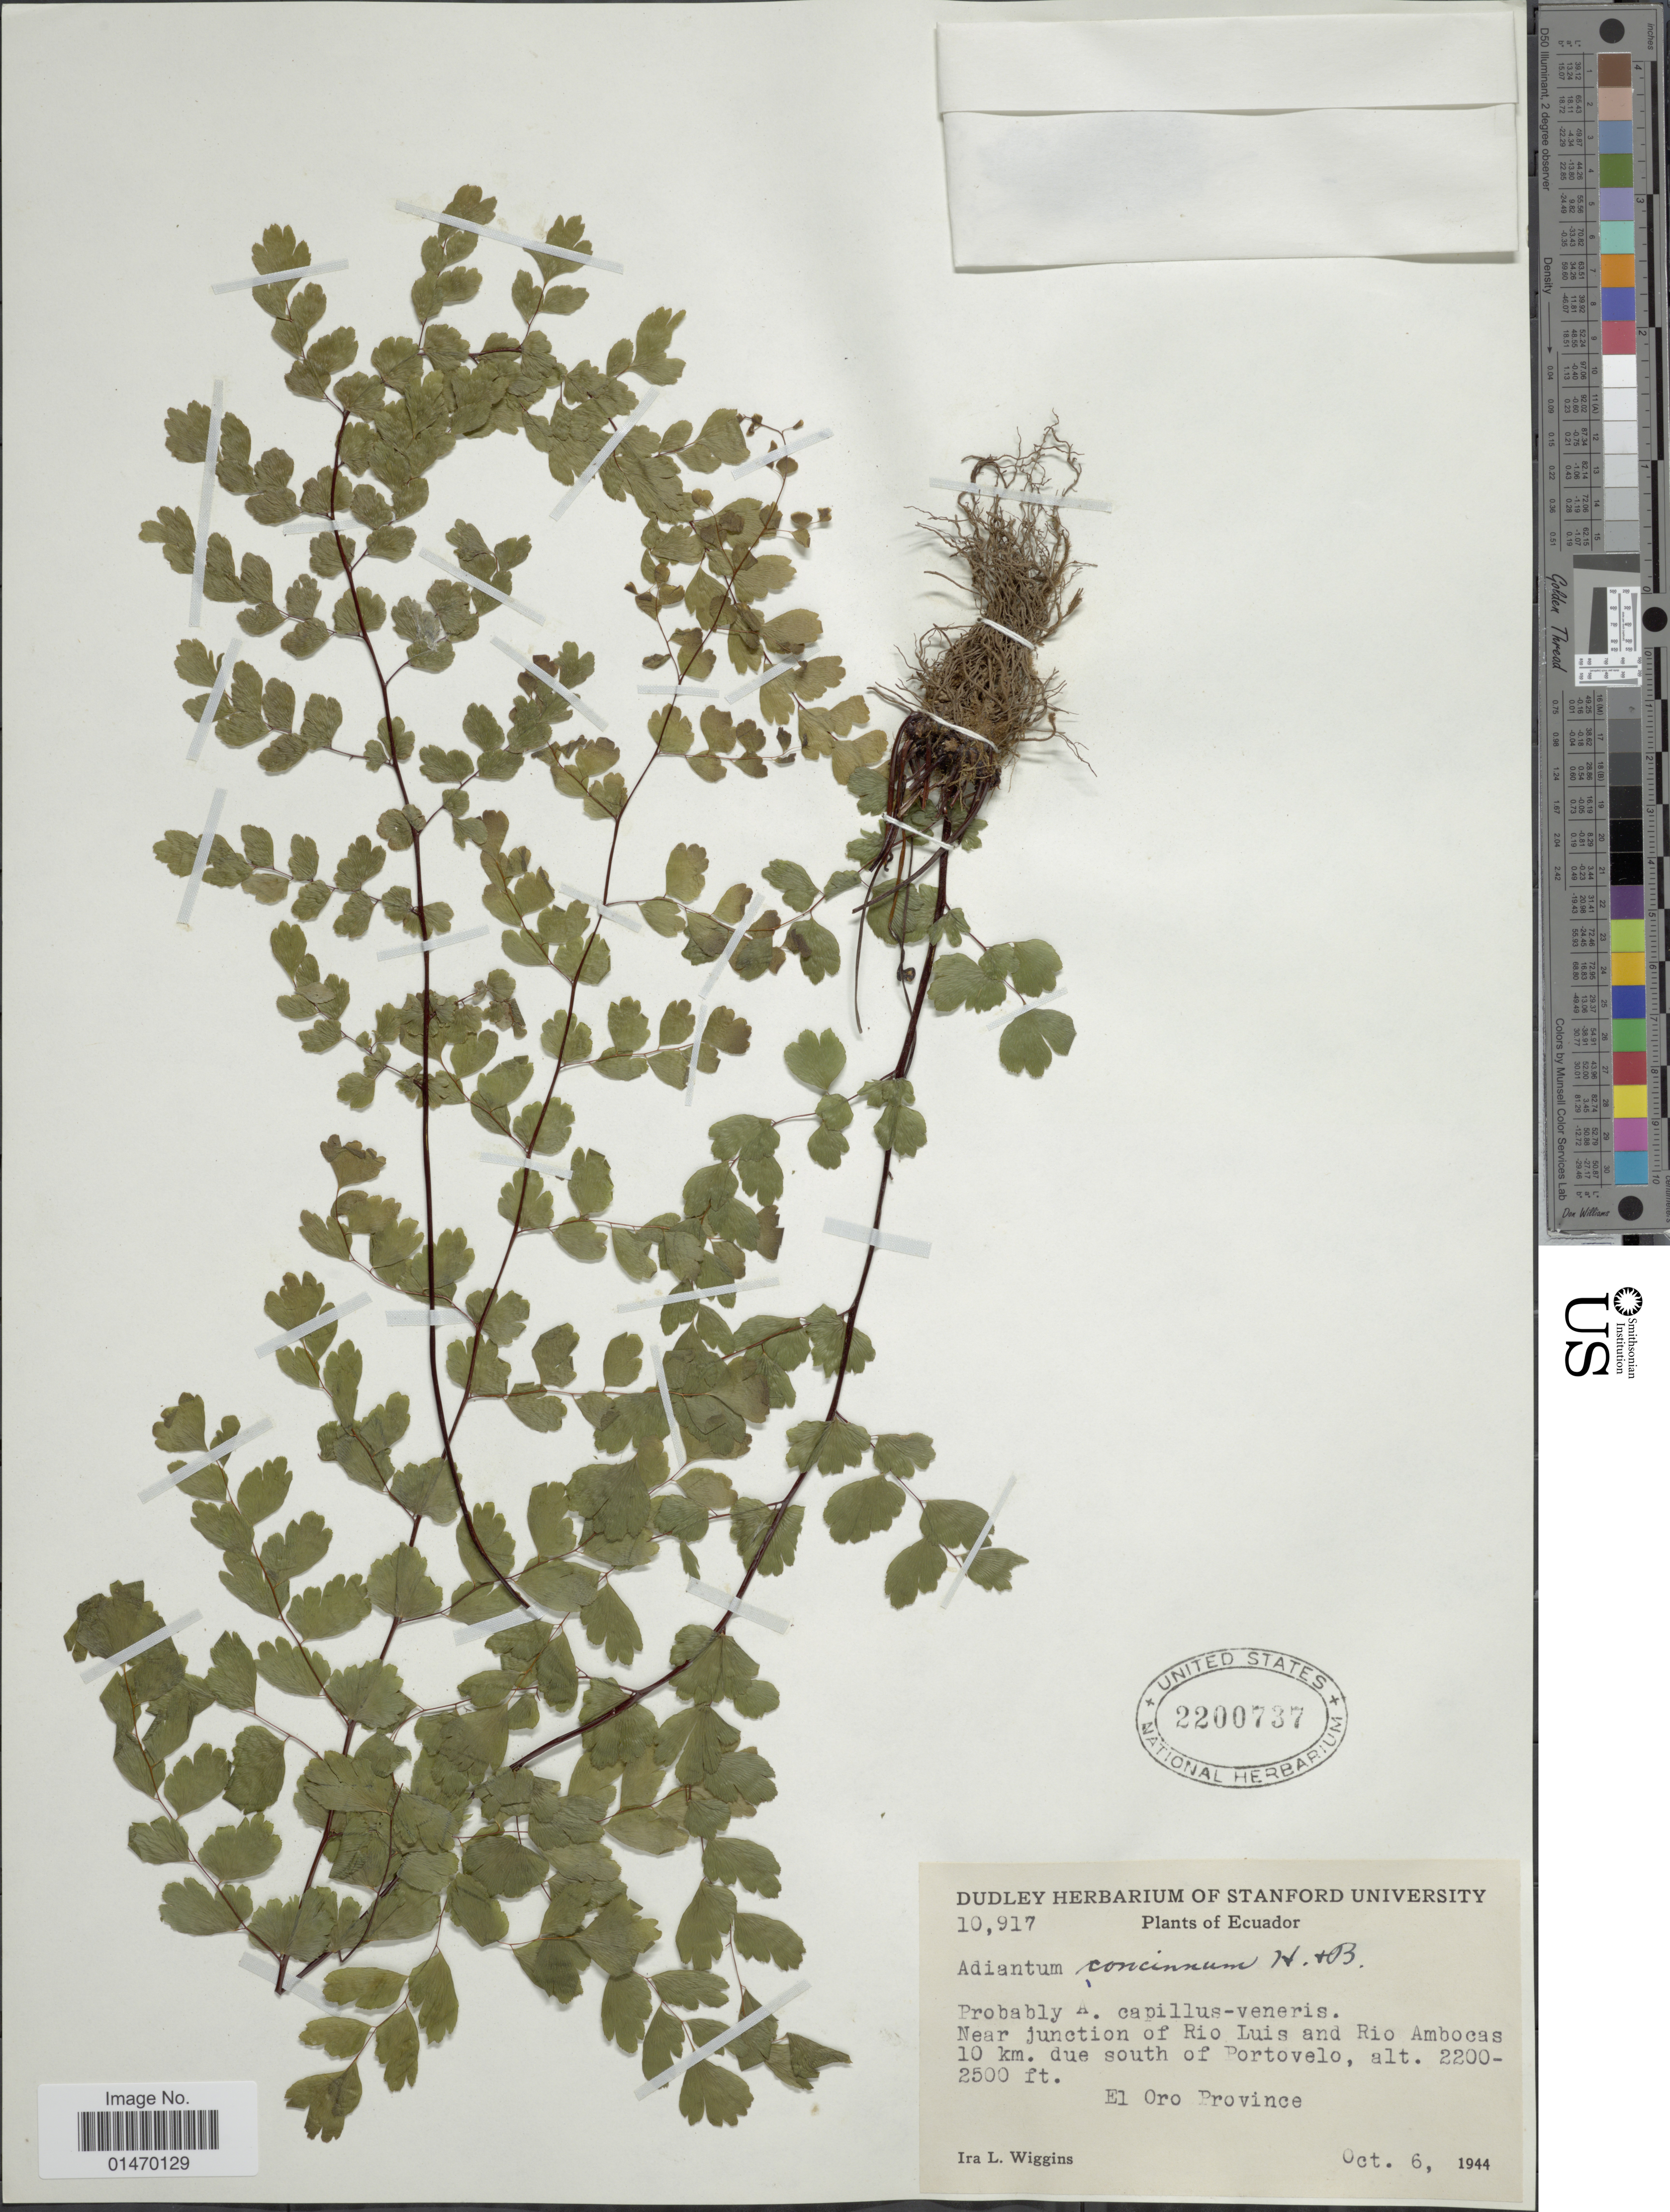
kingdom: Plantae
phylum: Tracheophyta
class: Polypodiopsida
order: Polypodiales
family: Pteridaceae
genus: Adiantum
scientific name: Adiantum concinnum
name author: Humb. & Bonpl. ex Willd.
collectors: I. L. Wiggins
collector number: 10917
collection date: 1944-10-06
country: Ecuador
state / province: El Oro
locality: Near Junction of Rio Luis and Rio Ambocas 10 km. due south of Portovelo.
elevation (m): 671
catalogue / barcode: US 2200737